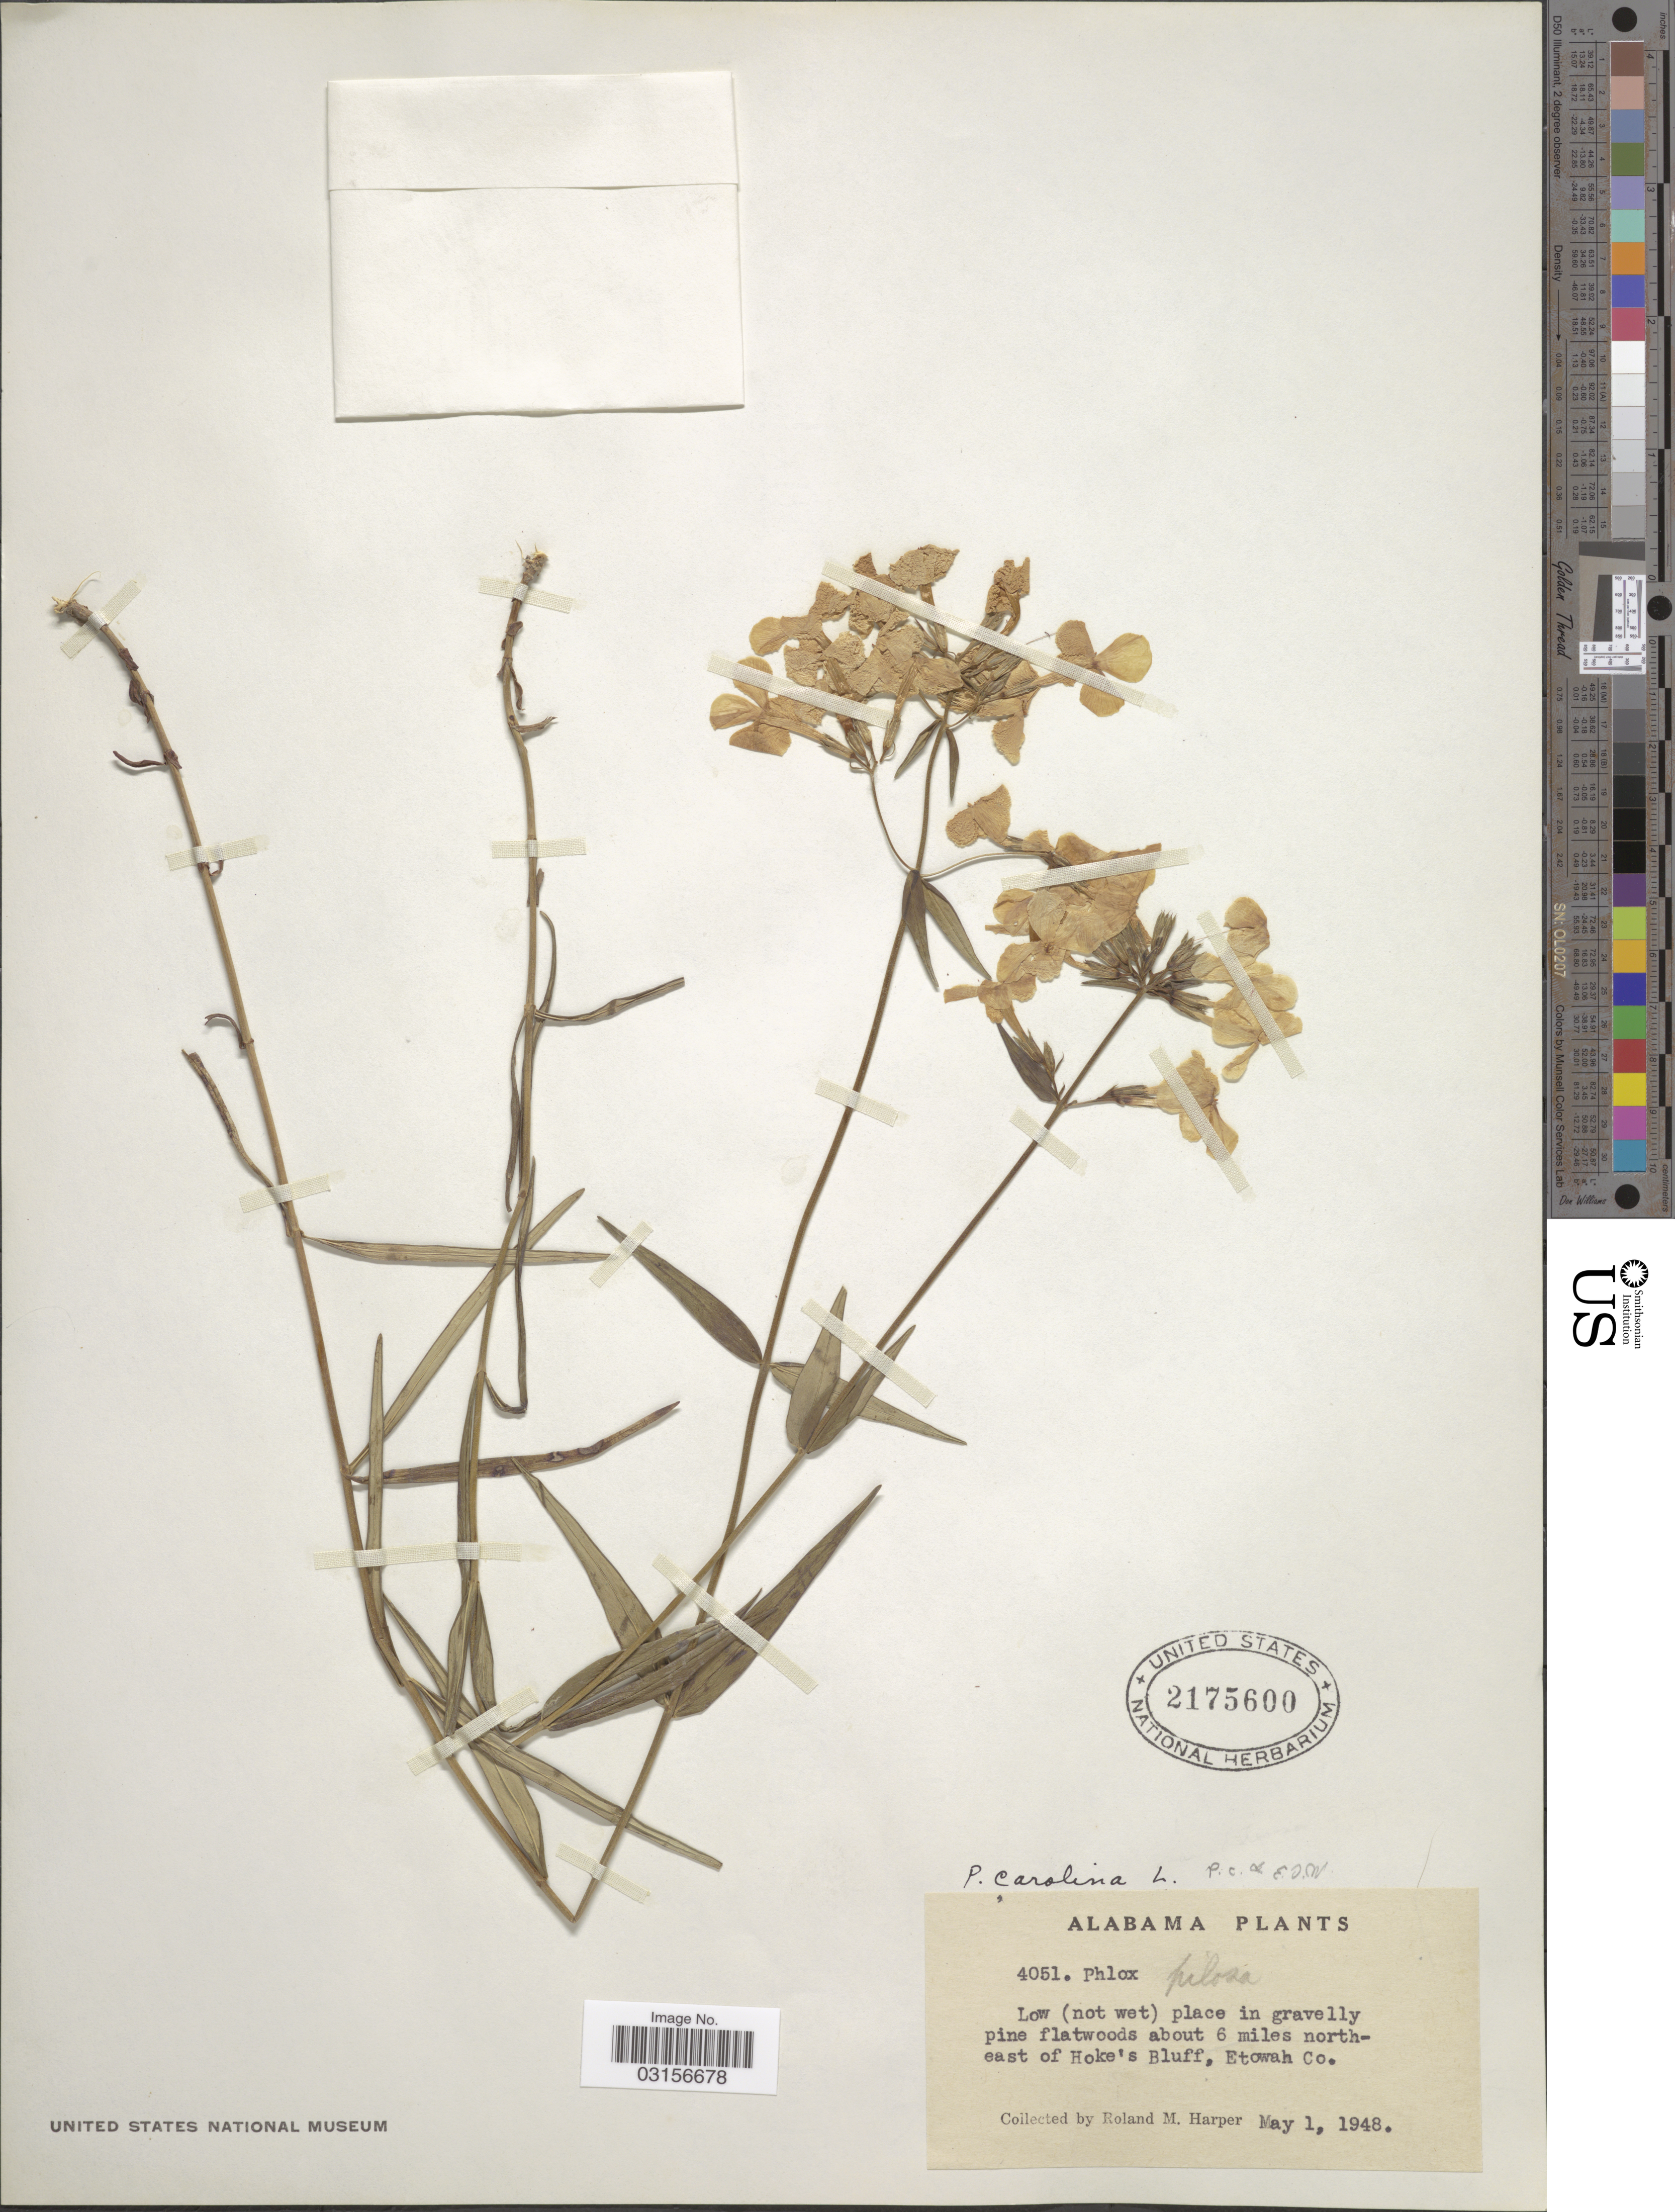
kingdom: Plantae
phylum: Tracheophyta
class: Magnoliopsida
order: Ericales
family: Polemoniaceae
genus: Phlox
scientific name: Phlox carolina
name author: L.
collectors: R. Harper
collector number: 4051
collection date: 1948-05-01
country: United States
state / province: Alabama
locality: Low (not wet) place in gravelly pine flatwoods about 6 miles northeast of Hoke's Bluff, Etowah Co.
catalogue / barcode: US 2175600